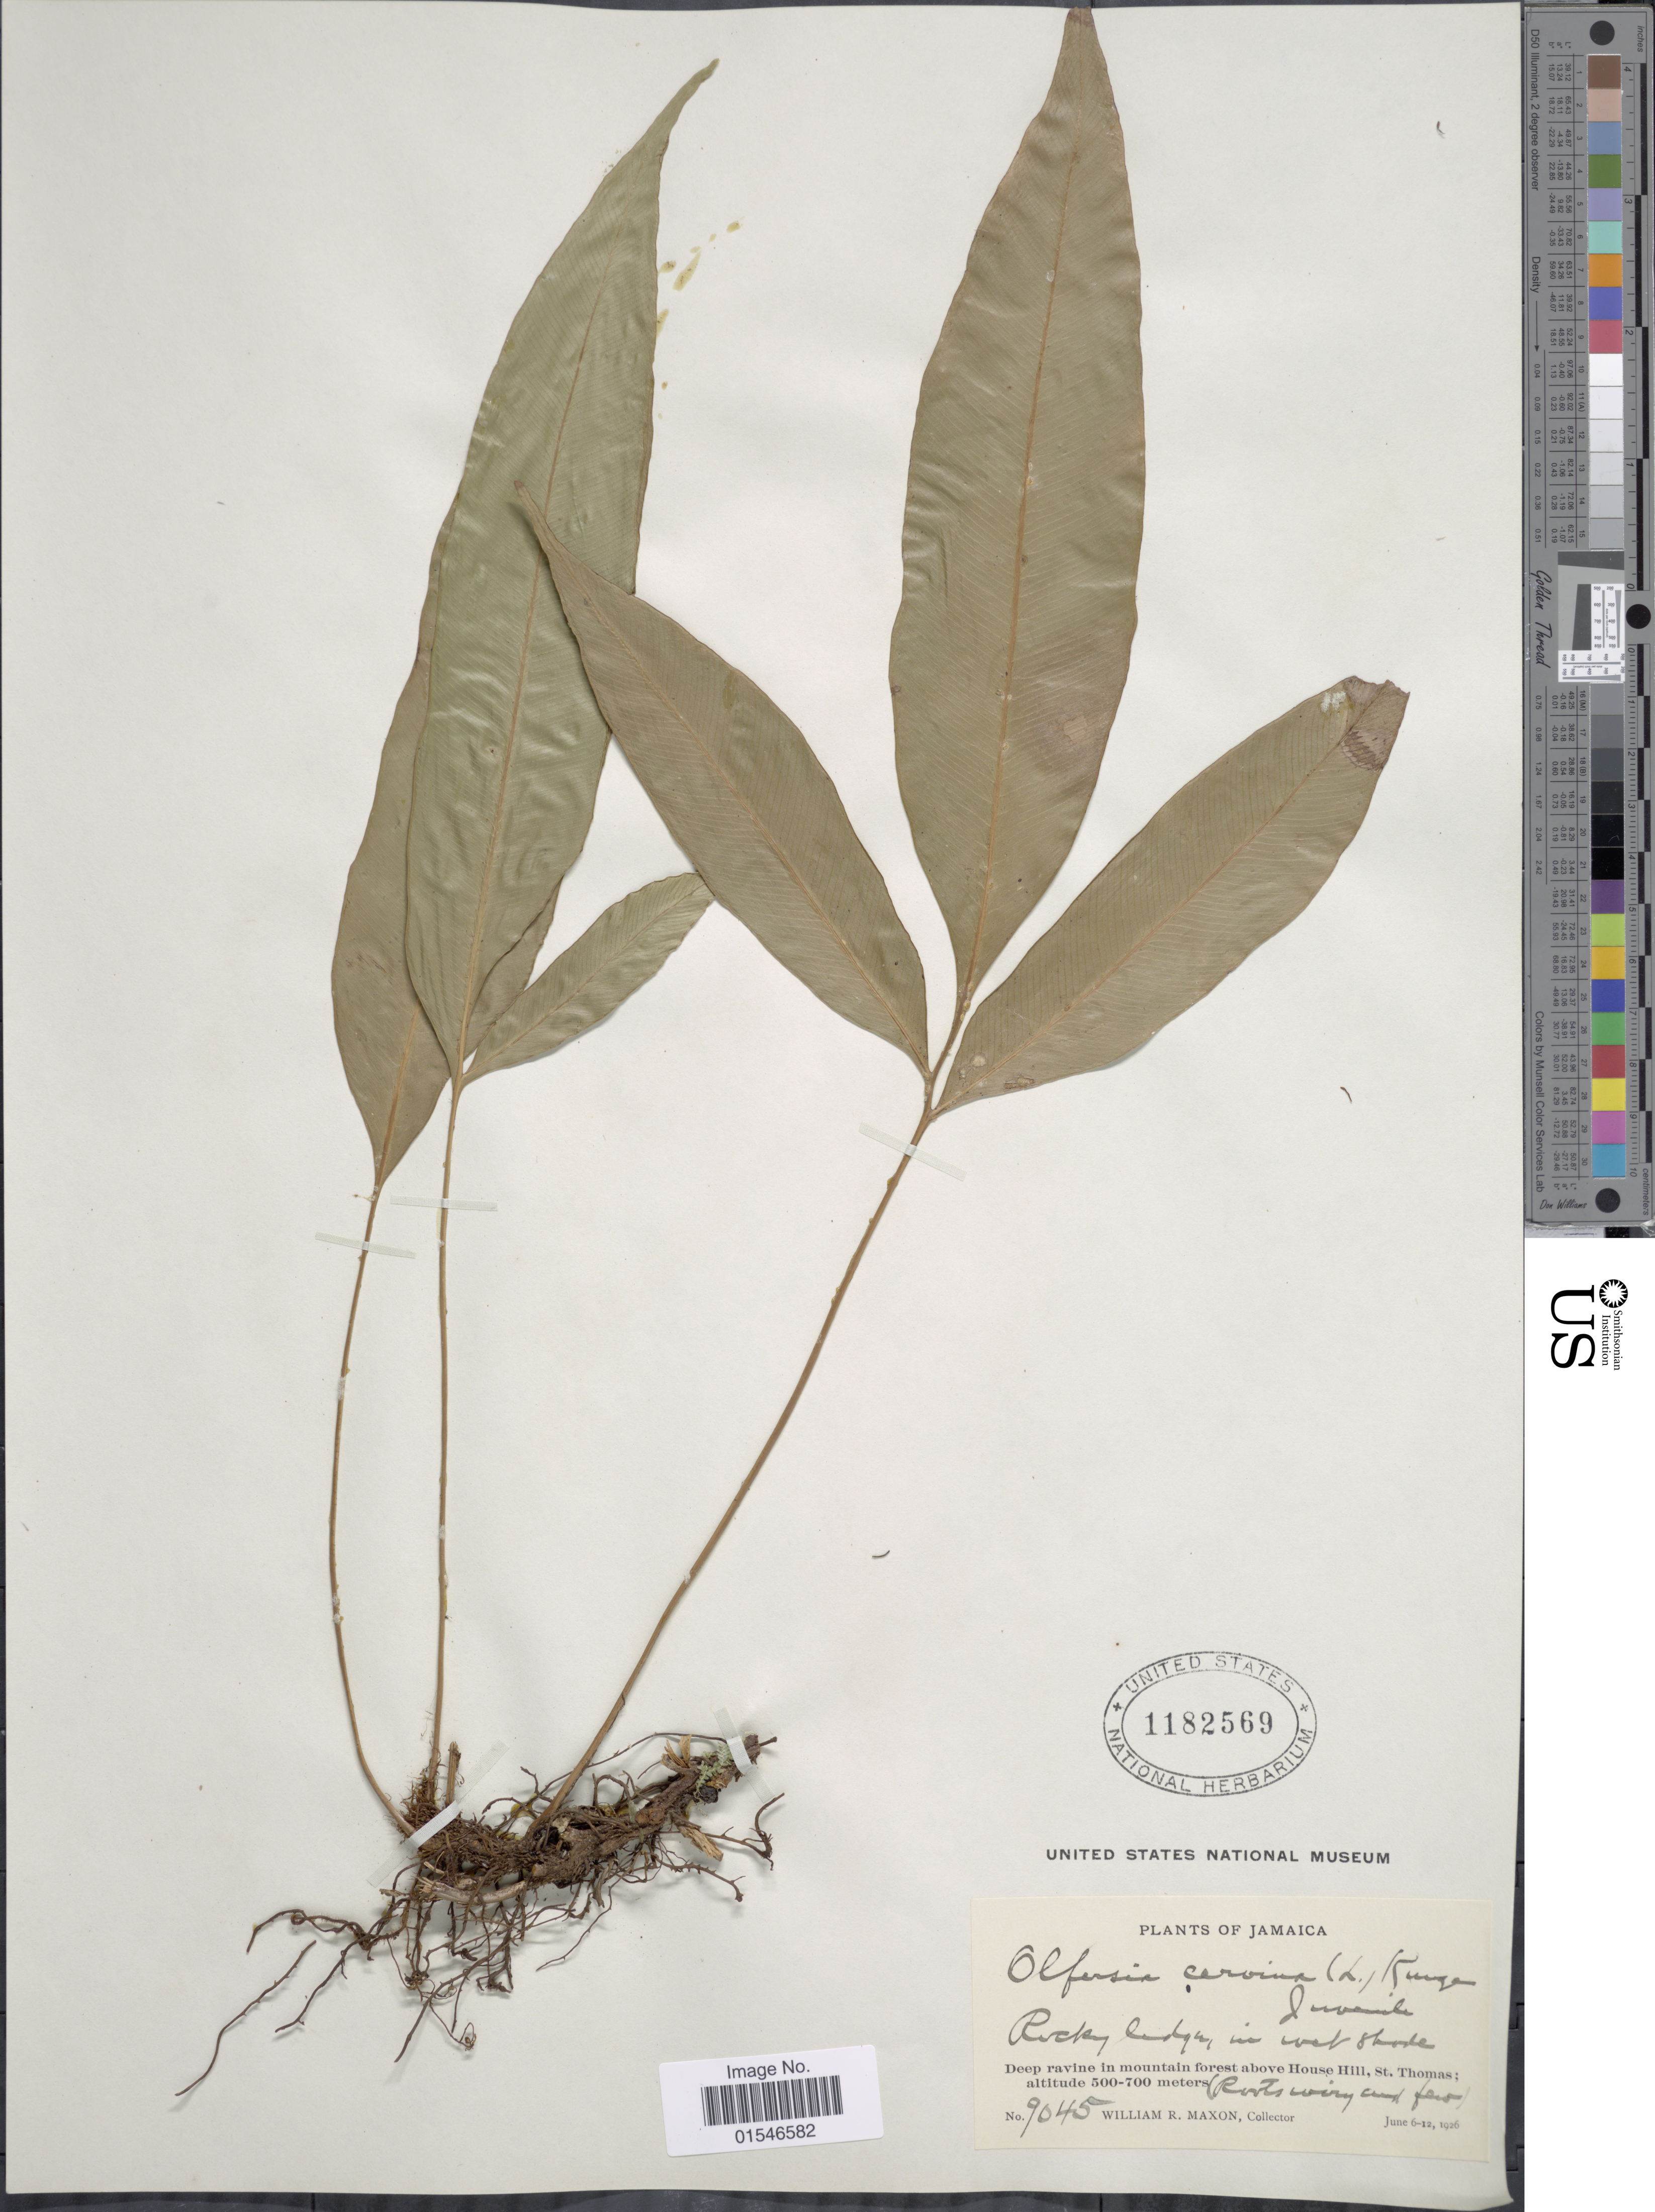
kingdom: Plantae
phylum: Tracheophyta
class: Polypodiopsida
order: Polypodiales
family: Dryopteridaceae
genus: Olfersia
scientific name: Olfersia cervina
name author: (L.) Kunze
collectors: W. R. Maxon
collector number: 9045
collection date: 1926-06-06/1926-06-12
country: Jamaica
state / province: Saint Thomas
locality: Deep ravine in mountain forest above House Hill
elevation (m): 500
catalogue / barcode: US 1182569